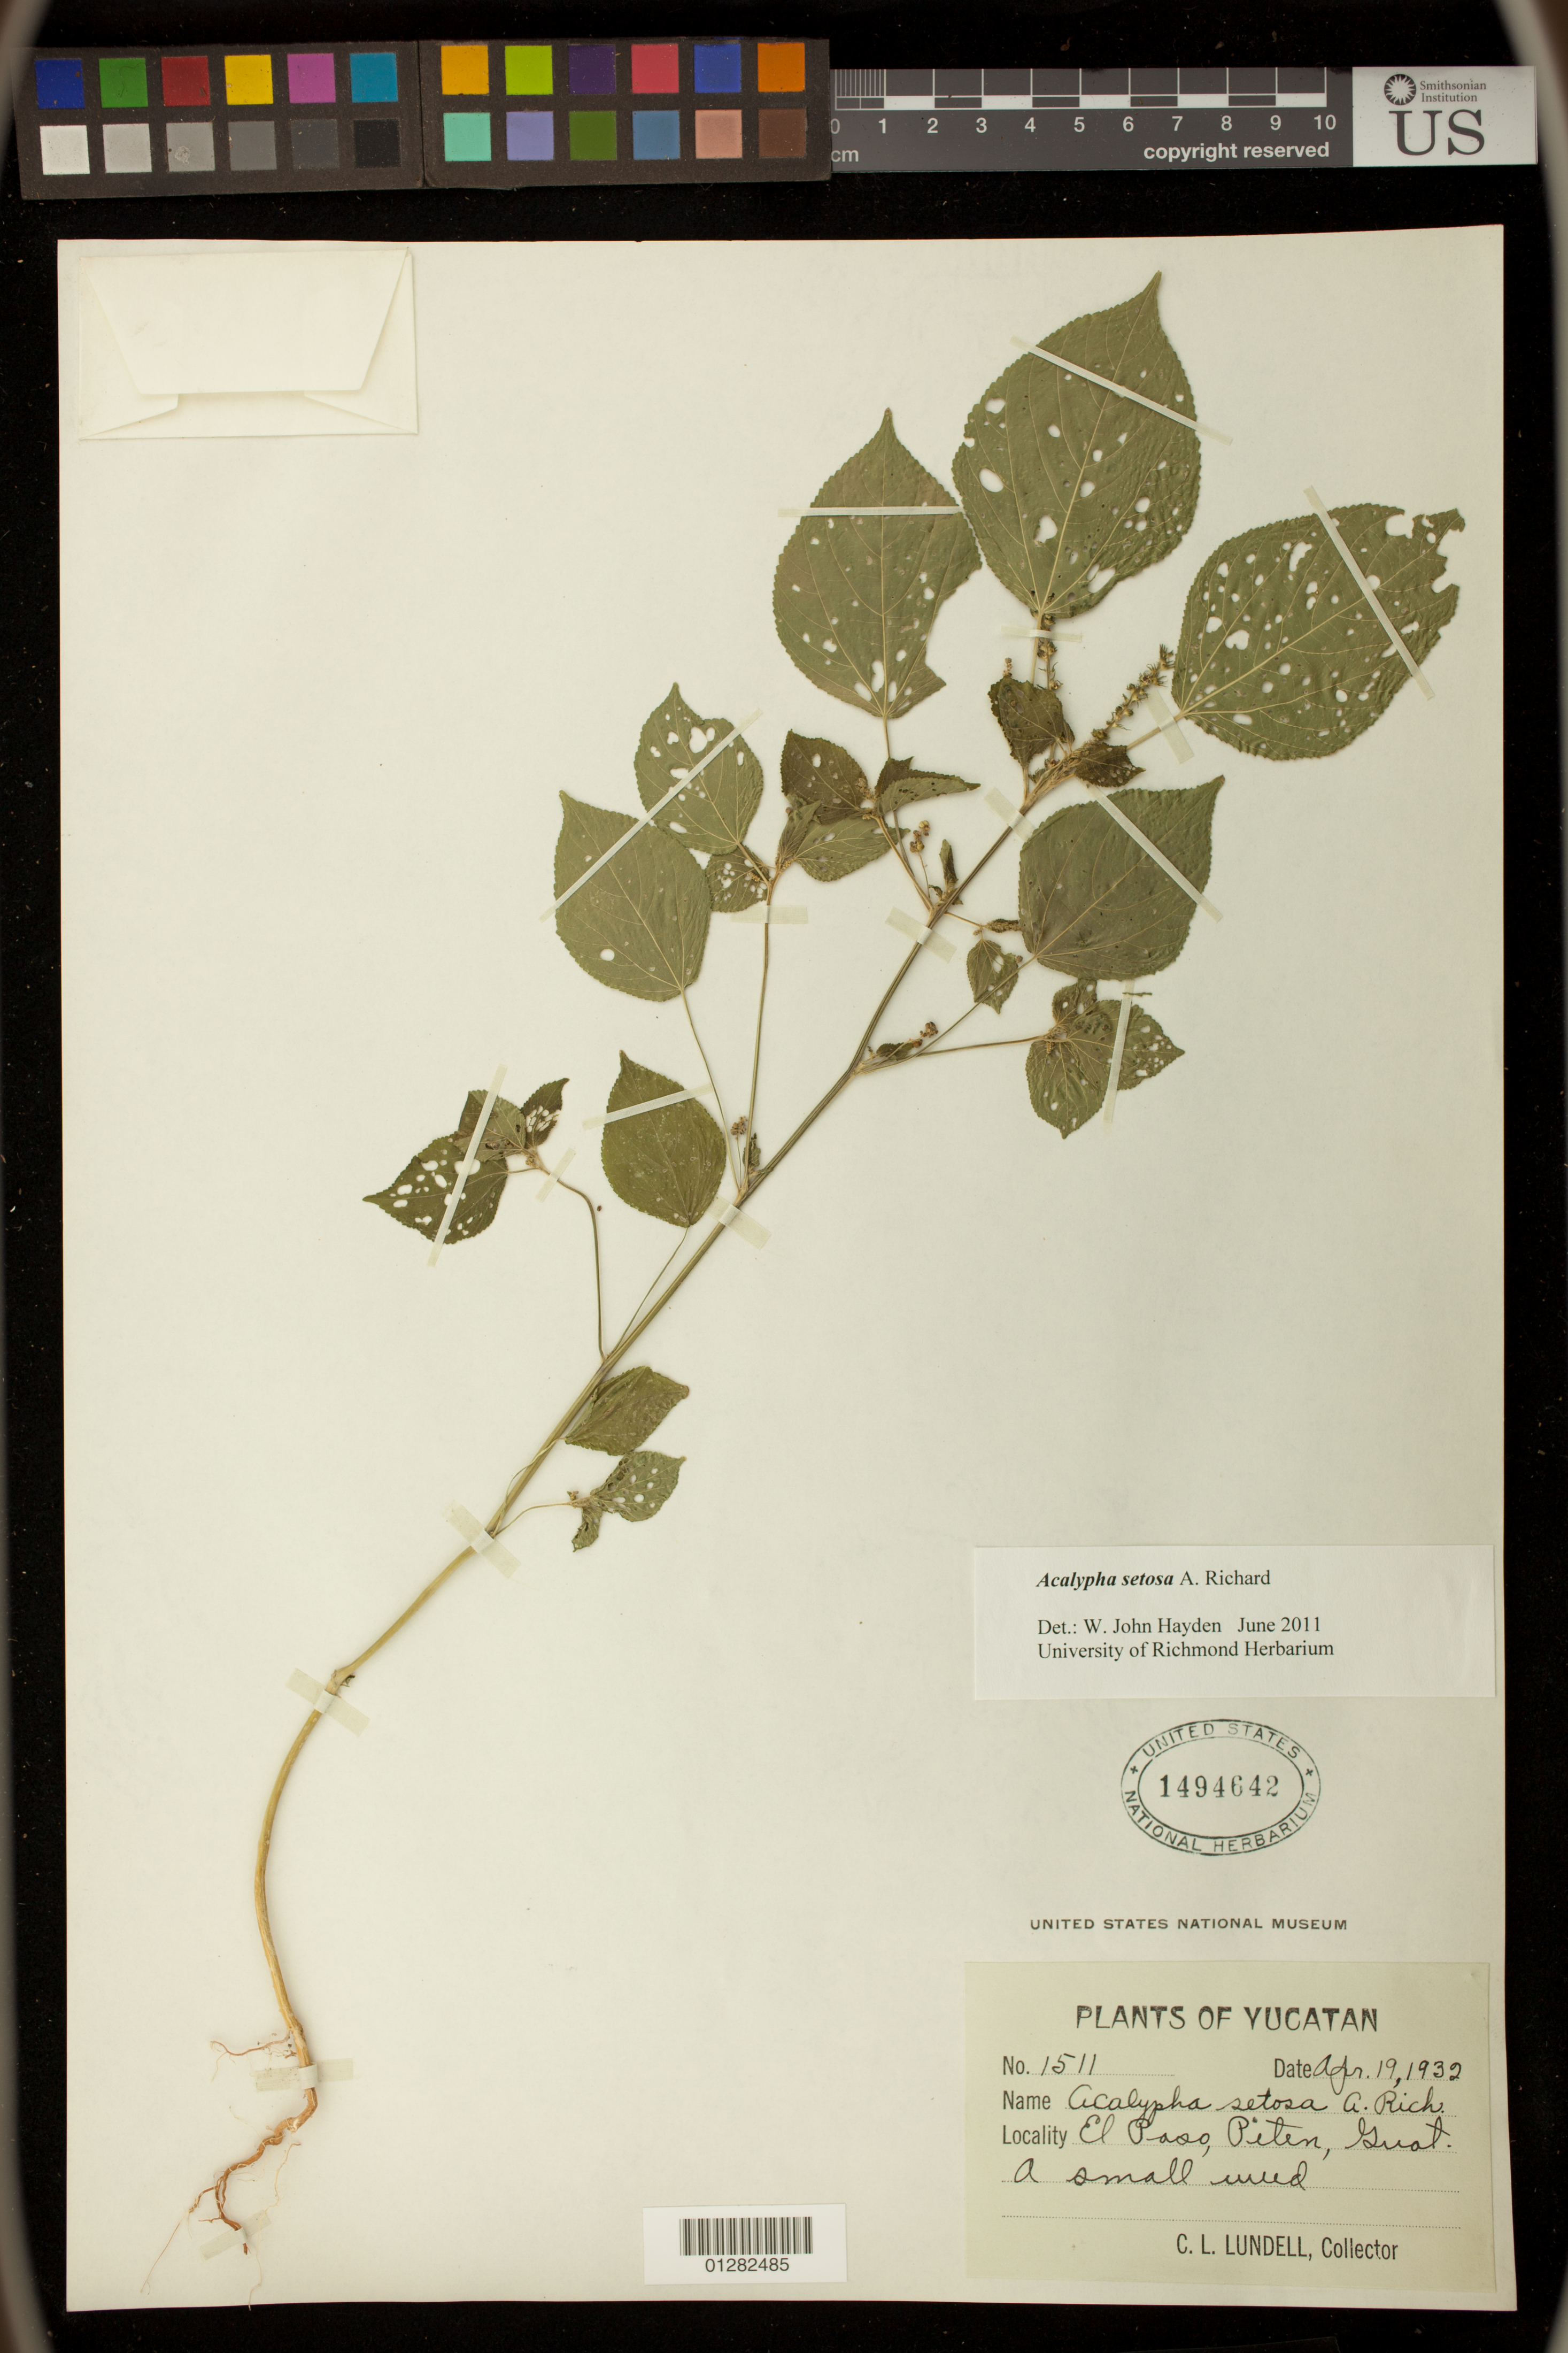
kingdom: Plantae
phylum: Tracheophyta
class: Magnoliopsida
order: Malpighiales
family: Euphorbiaceae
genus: Acalypha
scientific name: Acalypha setosa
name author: A. Rich.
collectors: E. Palmer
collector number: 1511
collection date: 1932-04-19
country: Guatemala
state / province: El Petén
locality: Yucatan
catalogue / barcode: US 1494642